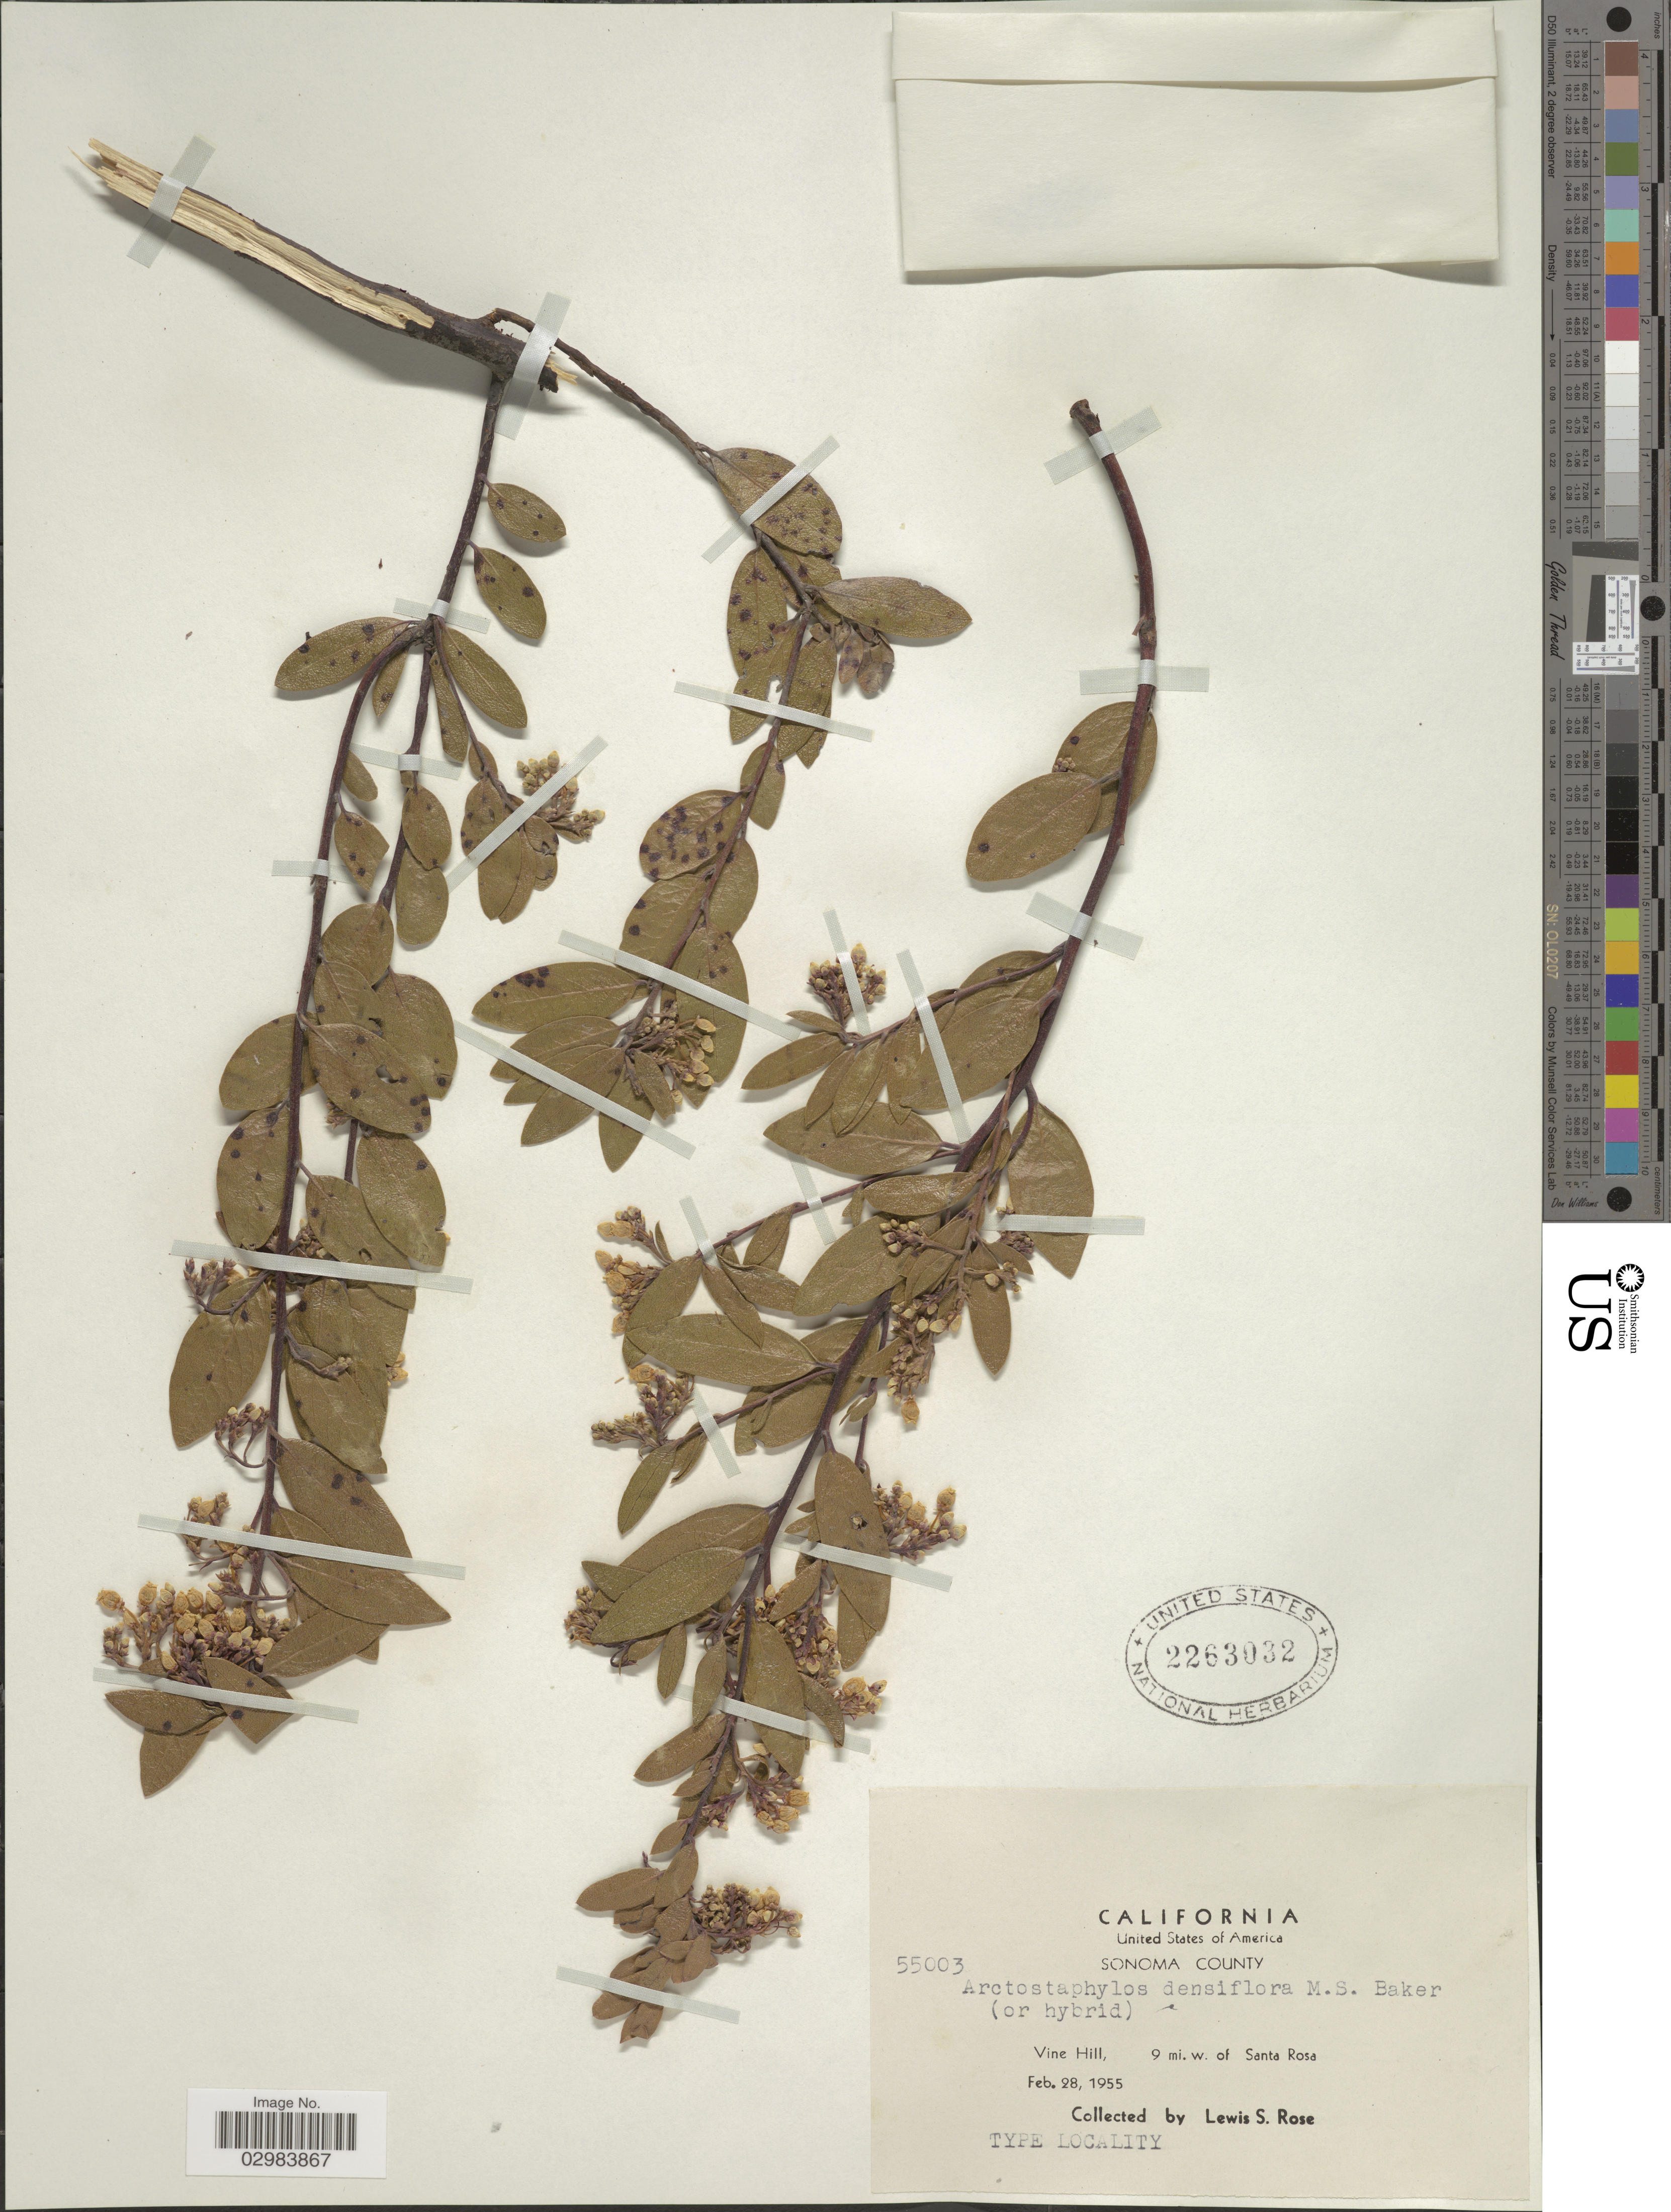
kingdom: Plantae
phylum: Tracheophyta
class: Magnoliopsida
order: Ericales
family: Ericaceae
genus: Arctostaphylos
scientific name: Arctostaphylos densiflora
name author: M.S. Baker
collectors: L. S. Rose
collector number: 55003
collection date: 1955-02-28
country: United States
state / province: California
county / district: Sonoma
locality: Sonoma County, Vine Hill, 9 mi. w. of Santa Rosa.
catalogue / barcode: US 2263032